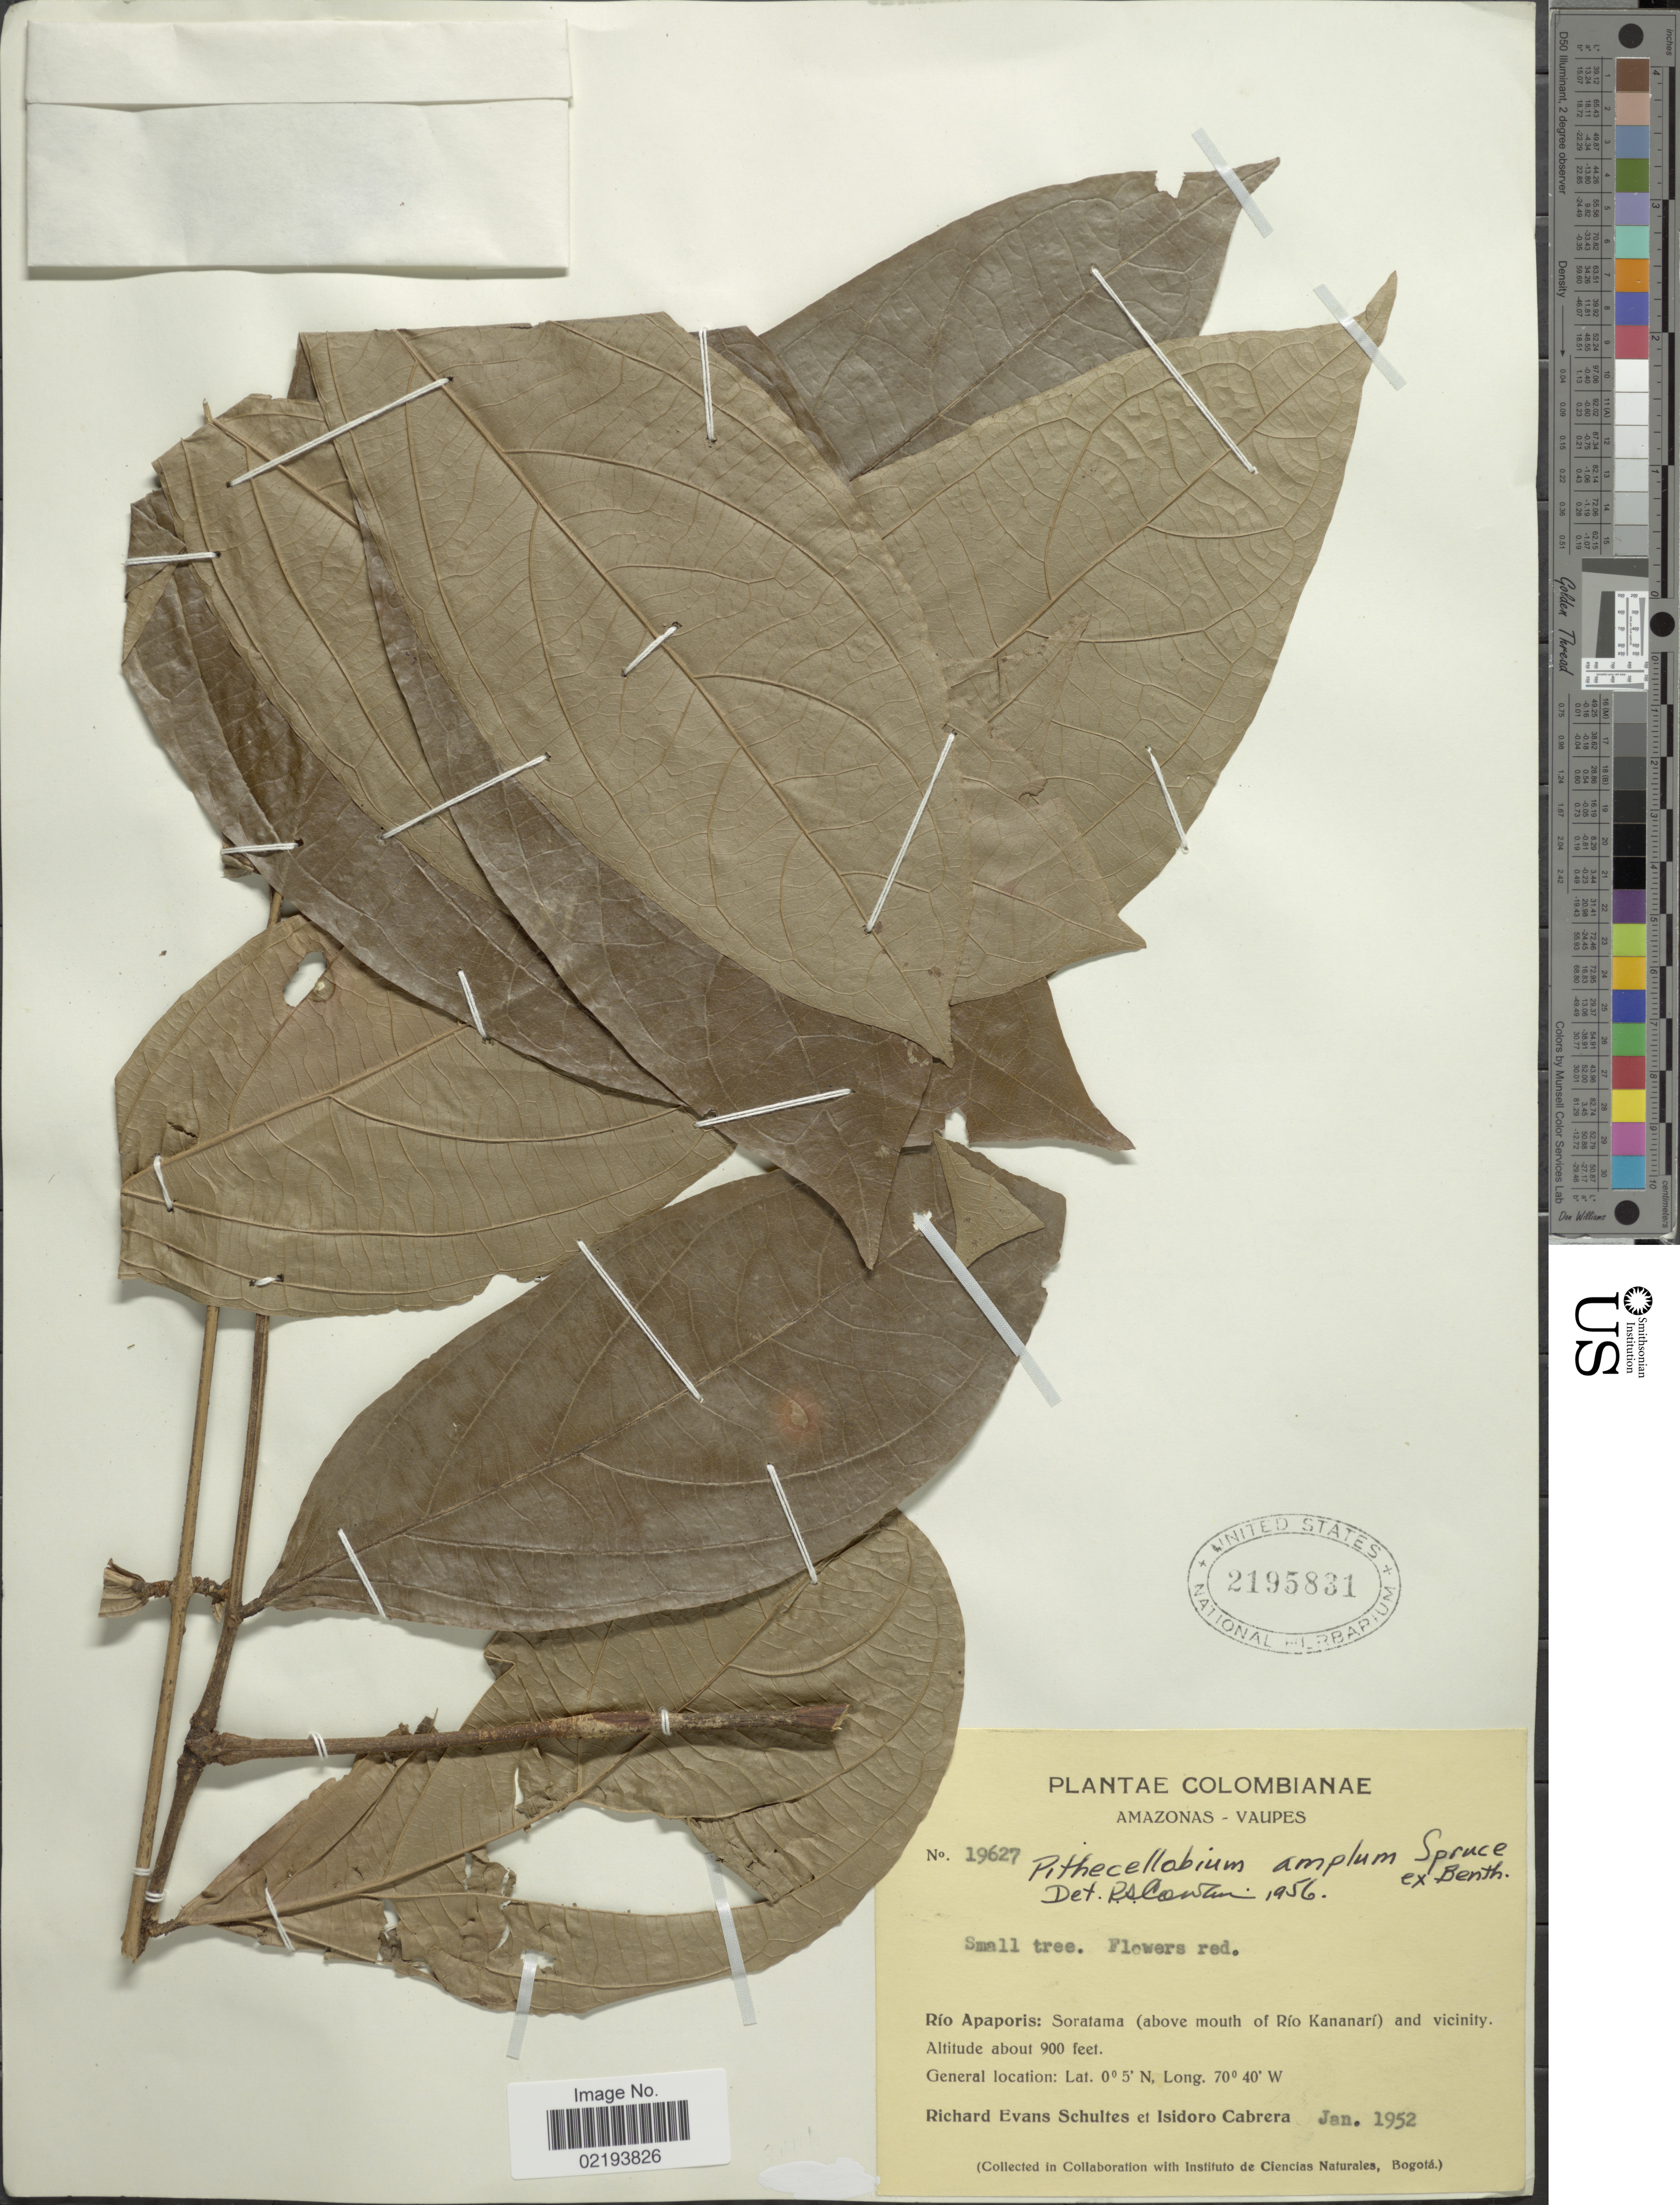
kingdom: Plantae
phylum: Tracheophyta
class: Magnoliopsida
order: Fabales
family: Fabaceae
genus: Zygia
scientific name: Zygia ampla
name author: (Benth.) Pittier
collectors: R. E. Schultes & I. Cabrera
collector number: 19627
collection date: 1952-01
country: Colombia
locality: Amazonas-Vaupés, Río Apaporis: Soratama (above mouth of Río Kananarí) and vicinity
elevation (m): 274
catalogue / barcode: US 2195831